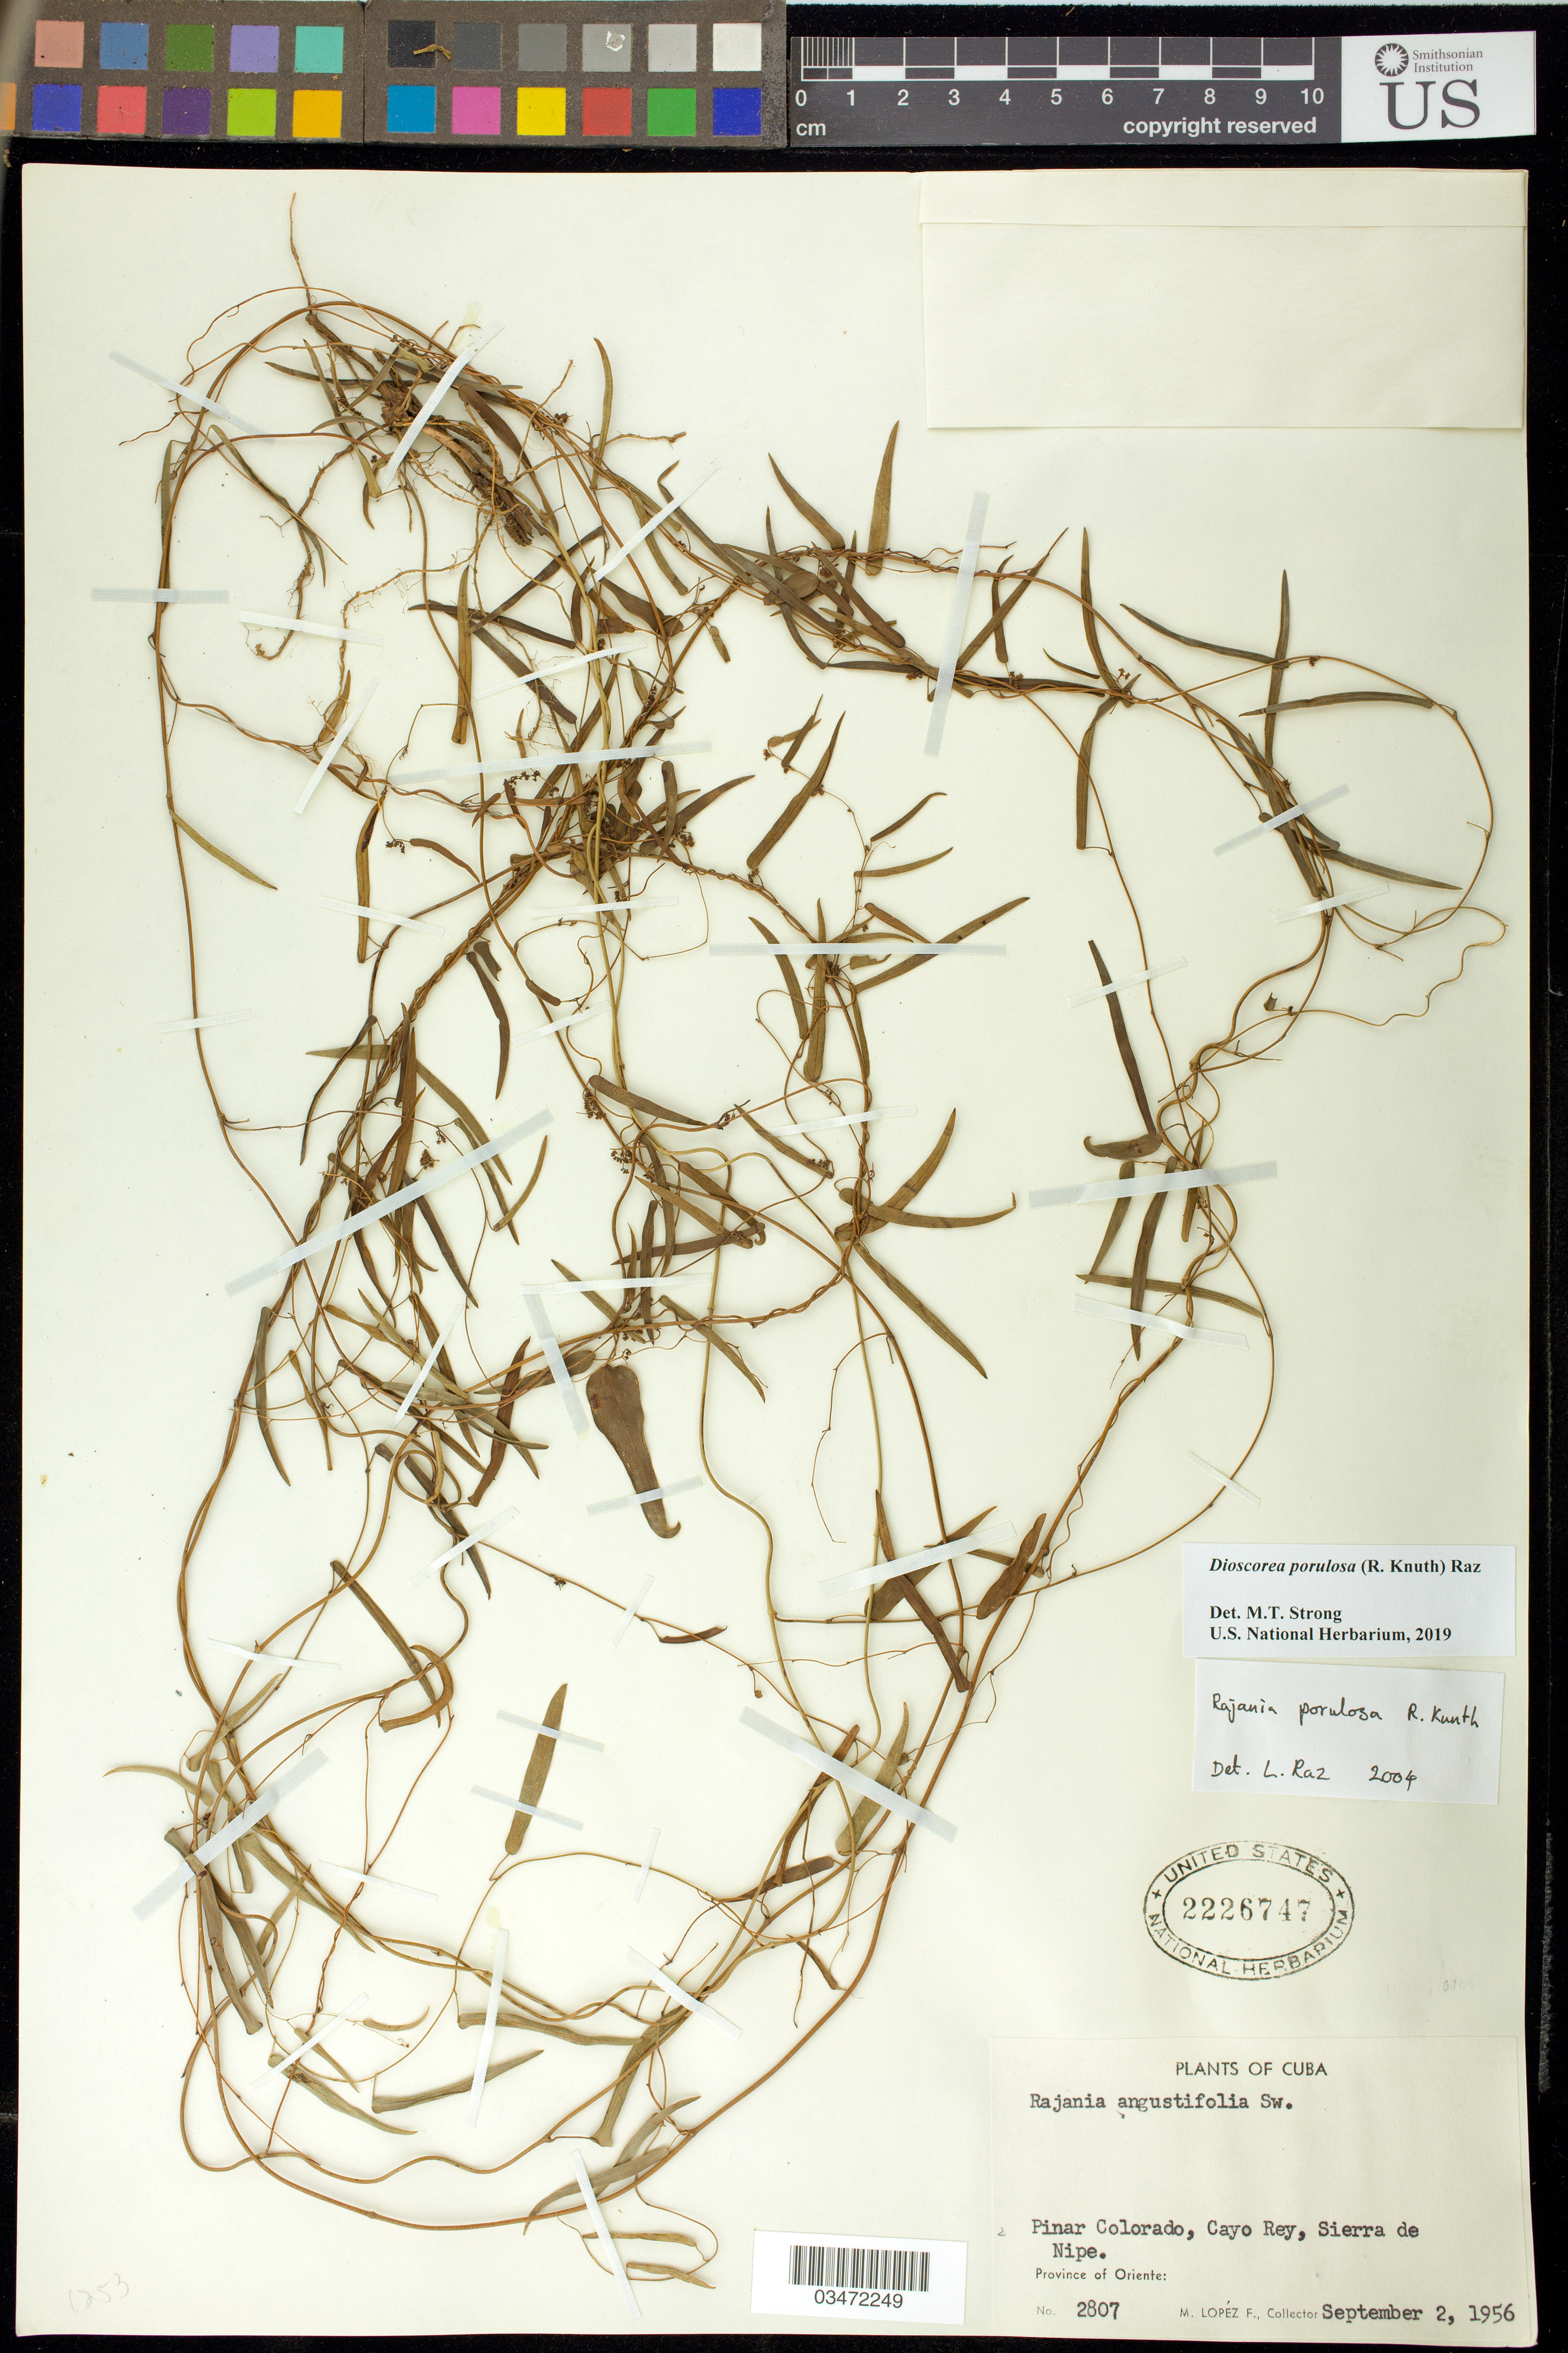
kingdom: Plantae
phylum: Tracheophyta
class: Liliopsida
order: Dioscoreales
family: Dioscoreaceae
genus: Dioscorea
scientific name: Dioscorea porulosa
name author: (R. Knuth) Raz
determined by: Strong, M. T., (US), Smithsonian Institution - National Museum of Natural History (UNITED STATES)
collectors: M. López Figueiras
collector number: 2807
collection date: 1956-09-02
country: Cuba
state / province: Holguín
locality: Oriente. Pinar Colorado, Cayo Rey, Sierra de Nipe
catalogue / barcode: US 2226747